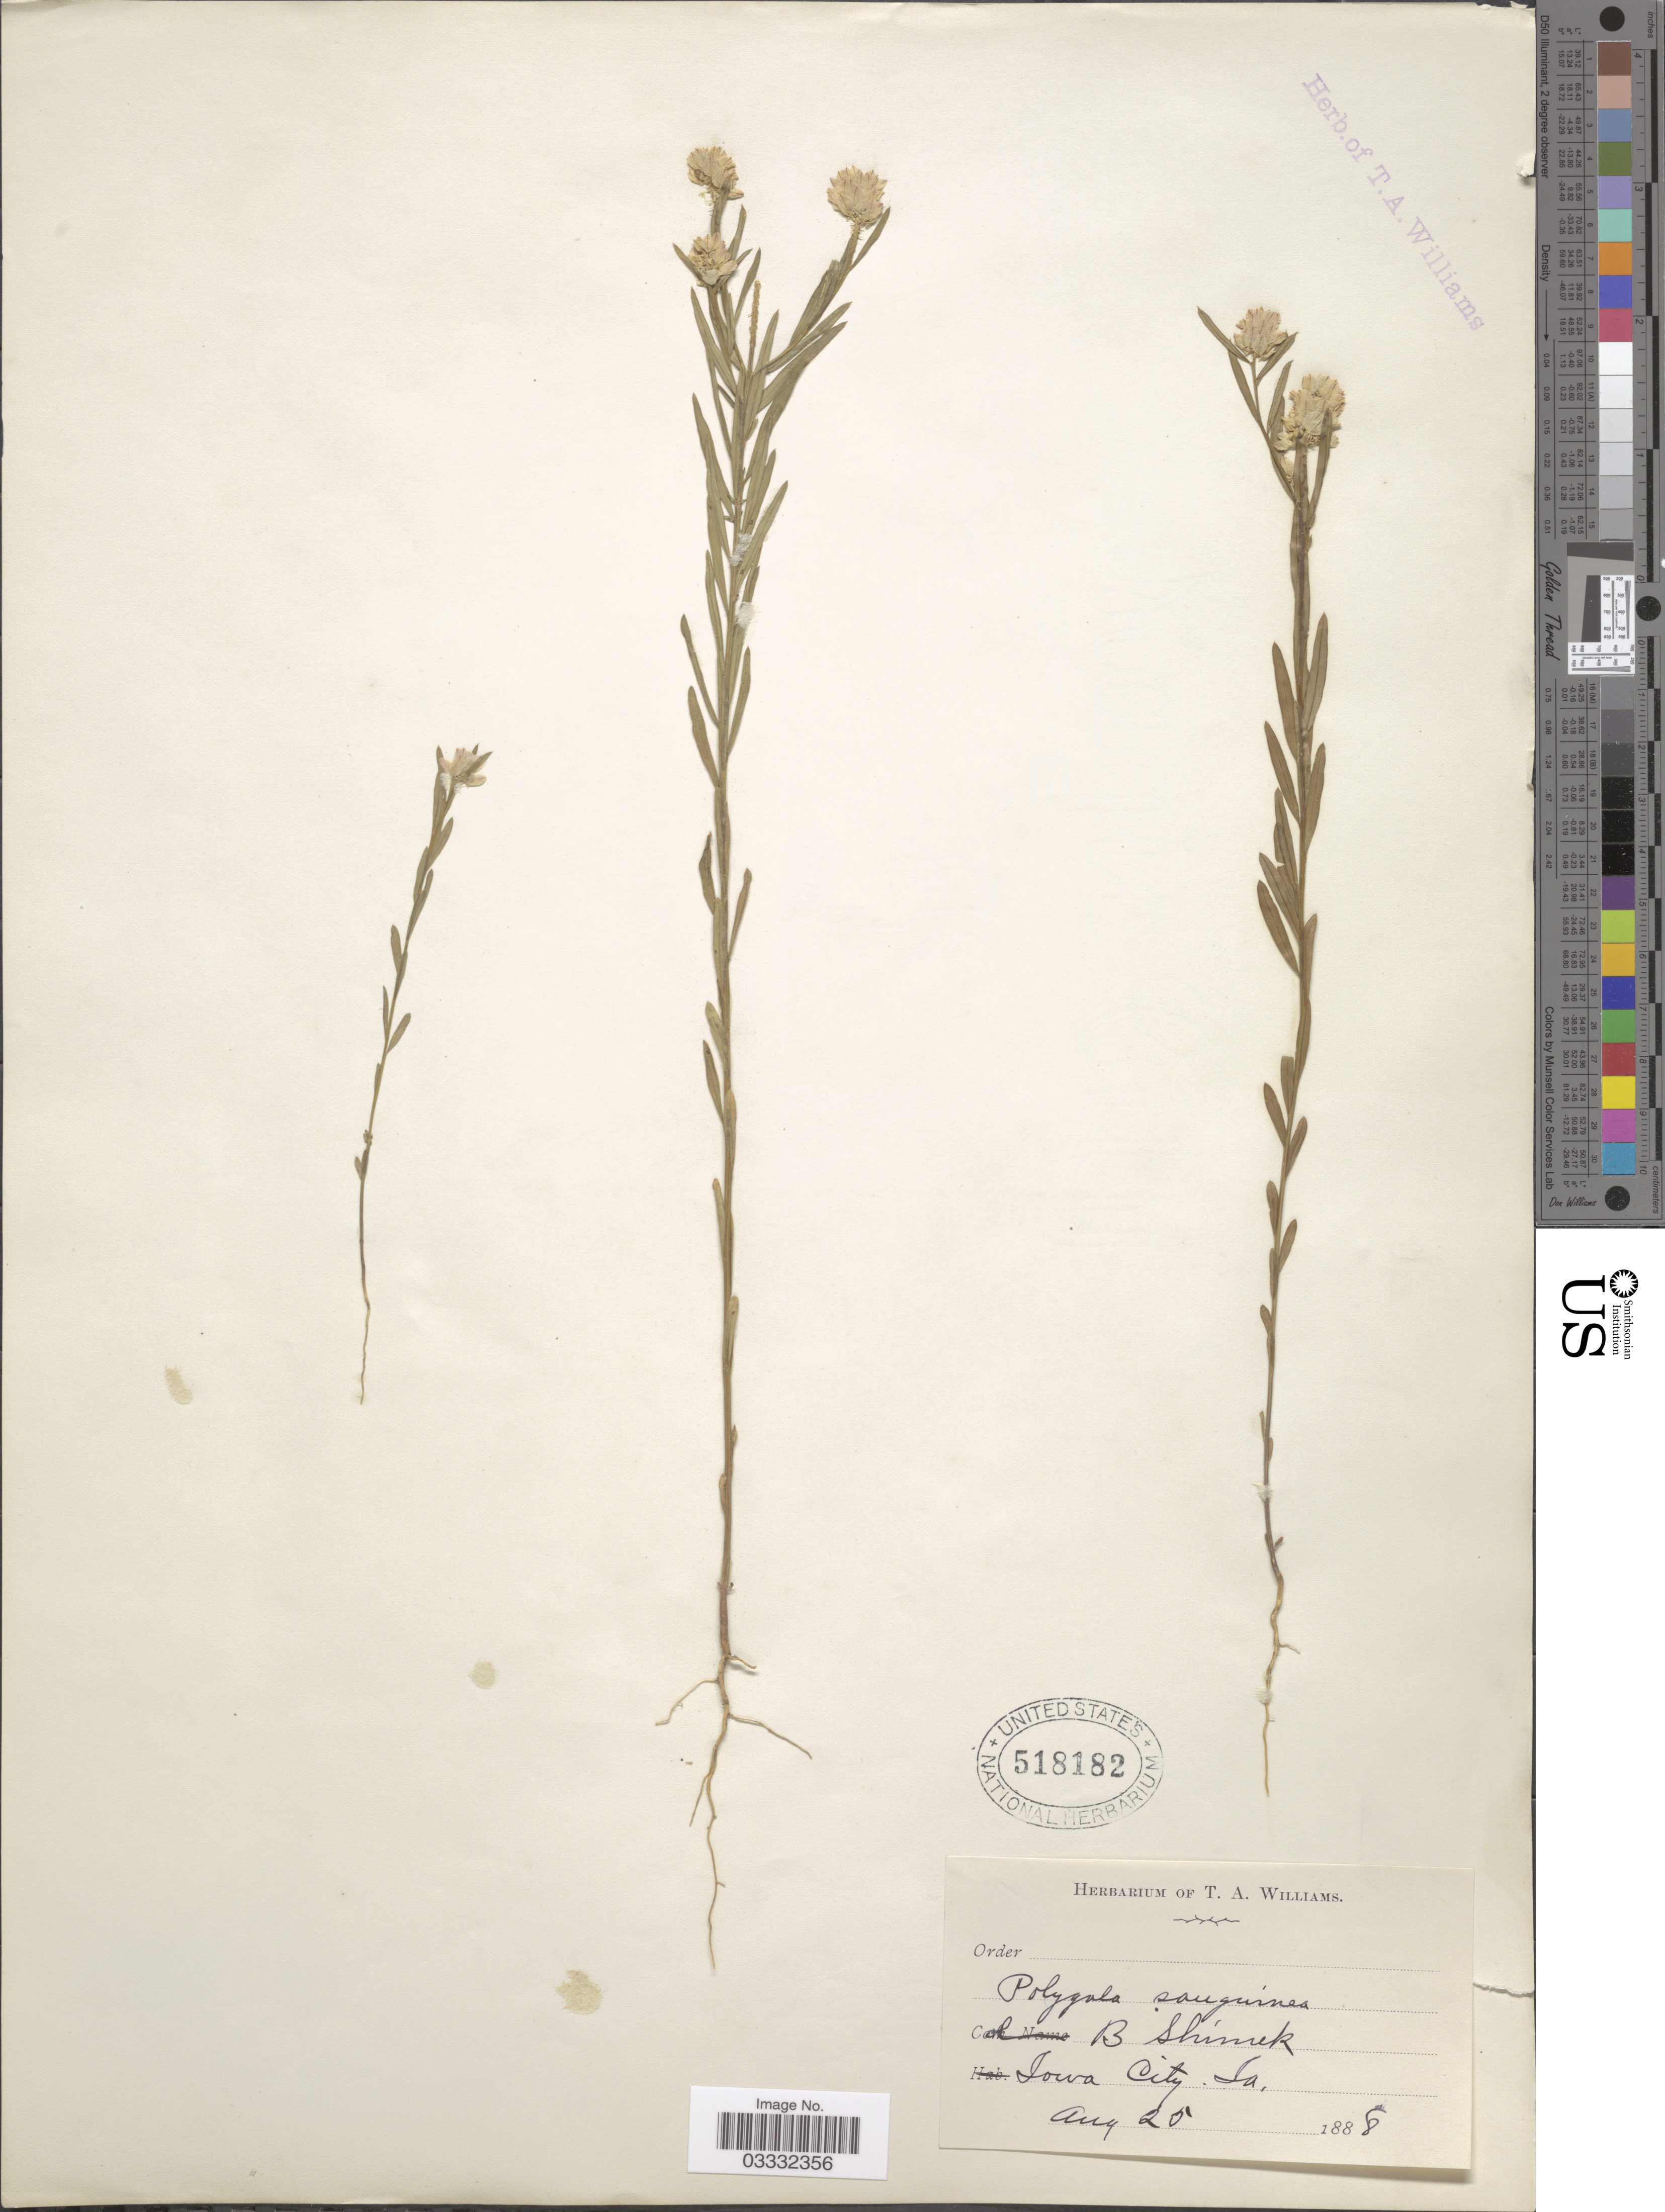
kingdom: Plantae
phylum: Tracheophyta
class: Magnoliopsida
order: Fabales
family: Polygalaceae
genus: Polygala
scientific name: Polygala sanguinea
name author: L.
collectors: B. Shimek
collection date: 1888-08-25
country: United States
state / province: Louisiana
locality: Iowa city.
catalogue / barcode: US 518182